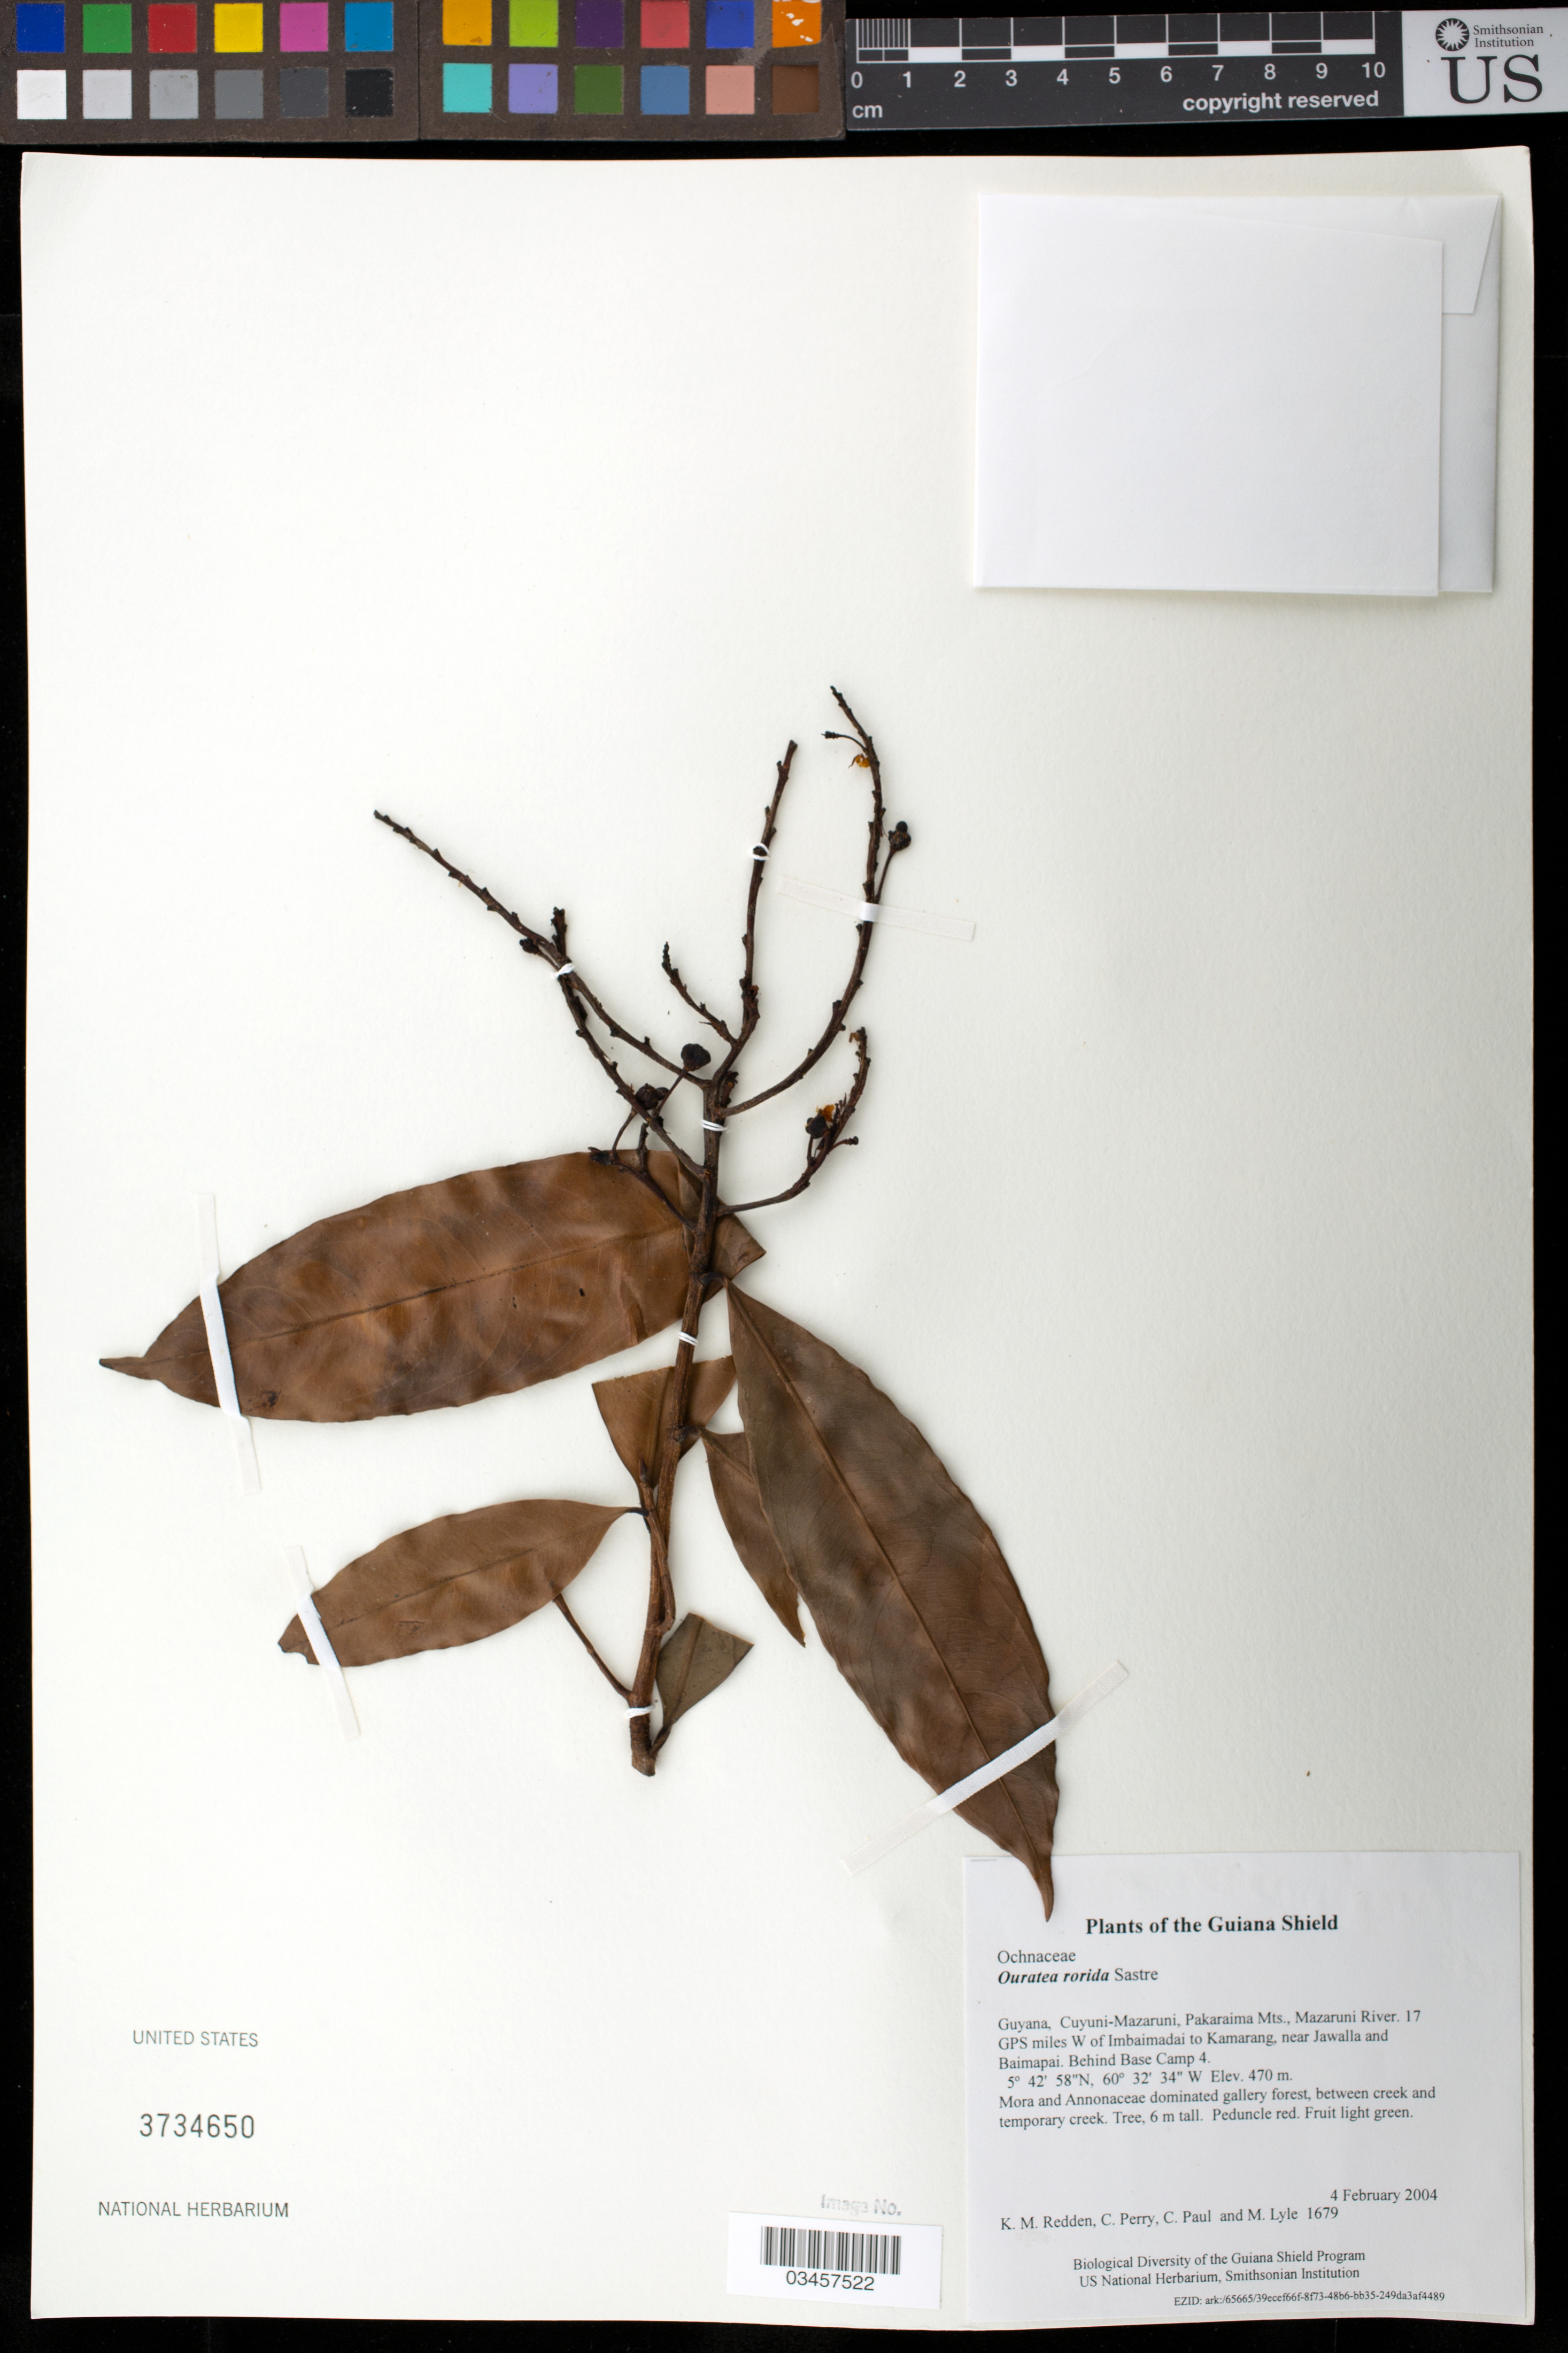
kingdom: Plantae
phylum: Tracheophyta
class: Magnoliopsida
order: Malpighiales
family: Ochnaceae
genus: Ouratea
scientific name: Ouratea rorida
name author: Sastre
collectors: K. M. Redden, C. Perry, C. Paul & M. Lyle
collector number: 1679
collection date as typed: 4 February 2004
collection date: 2004-02-04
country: Guyana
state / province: Cuyuni-Mazaruni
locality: Pakaraima Mts., Mazaruni River. 17 GPS miles W of Imbaimadai to Kamarang, near Jawalla and Baimapai. Behind Base Camp 4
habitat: Mora and Annonaceae dominated gallery forest, between creek and temporary creek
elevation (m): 470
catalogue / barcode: US 3734650